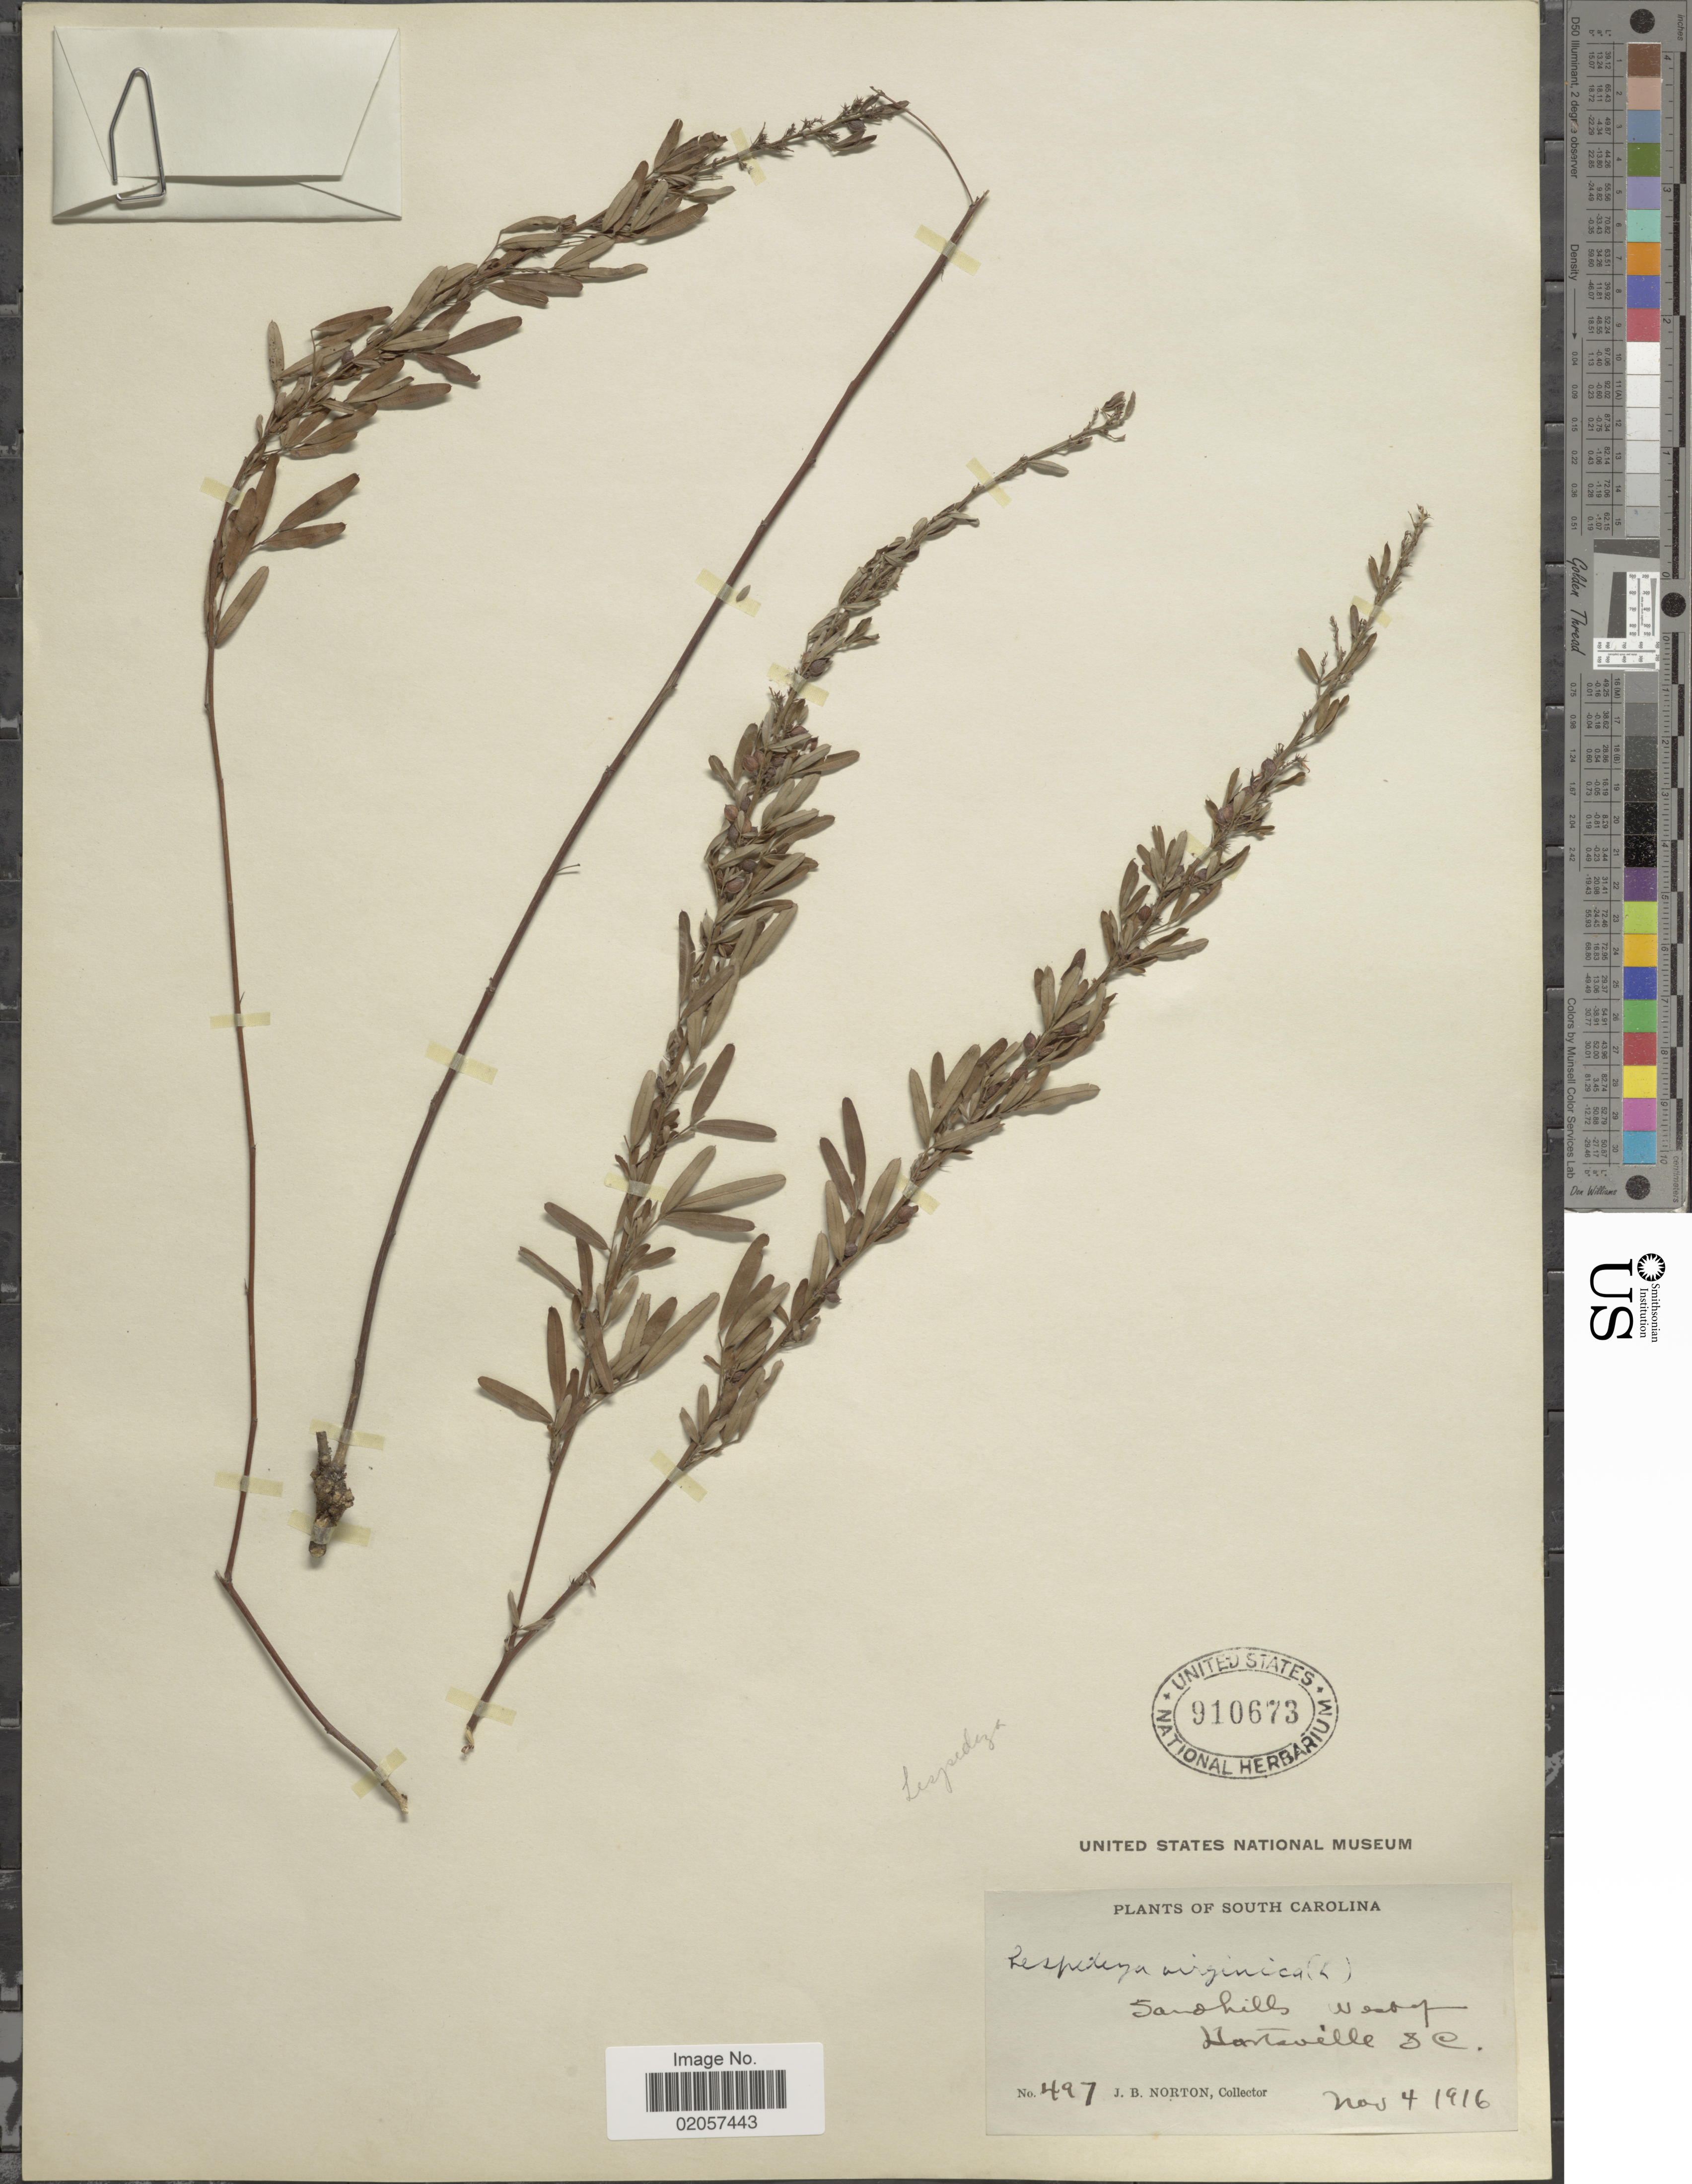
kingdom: Plantae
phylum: Tracheophyta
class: Magnoliopsida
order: Fabales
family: Fabaceae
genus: Lespedeza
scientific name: Lespedeza virginica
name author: (L.) Britton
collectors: J. B. Norton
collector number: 497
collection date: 1916-11-04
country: United States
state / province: South Carolina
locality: South Carolina. Sandhills, West of Hartsville SC.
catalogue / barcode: US 910673